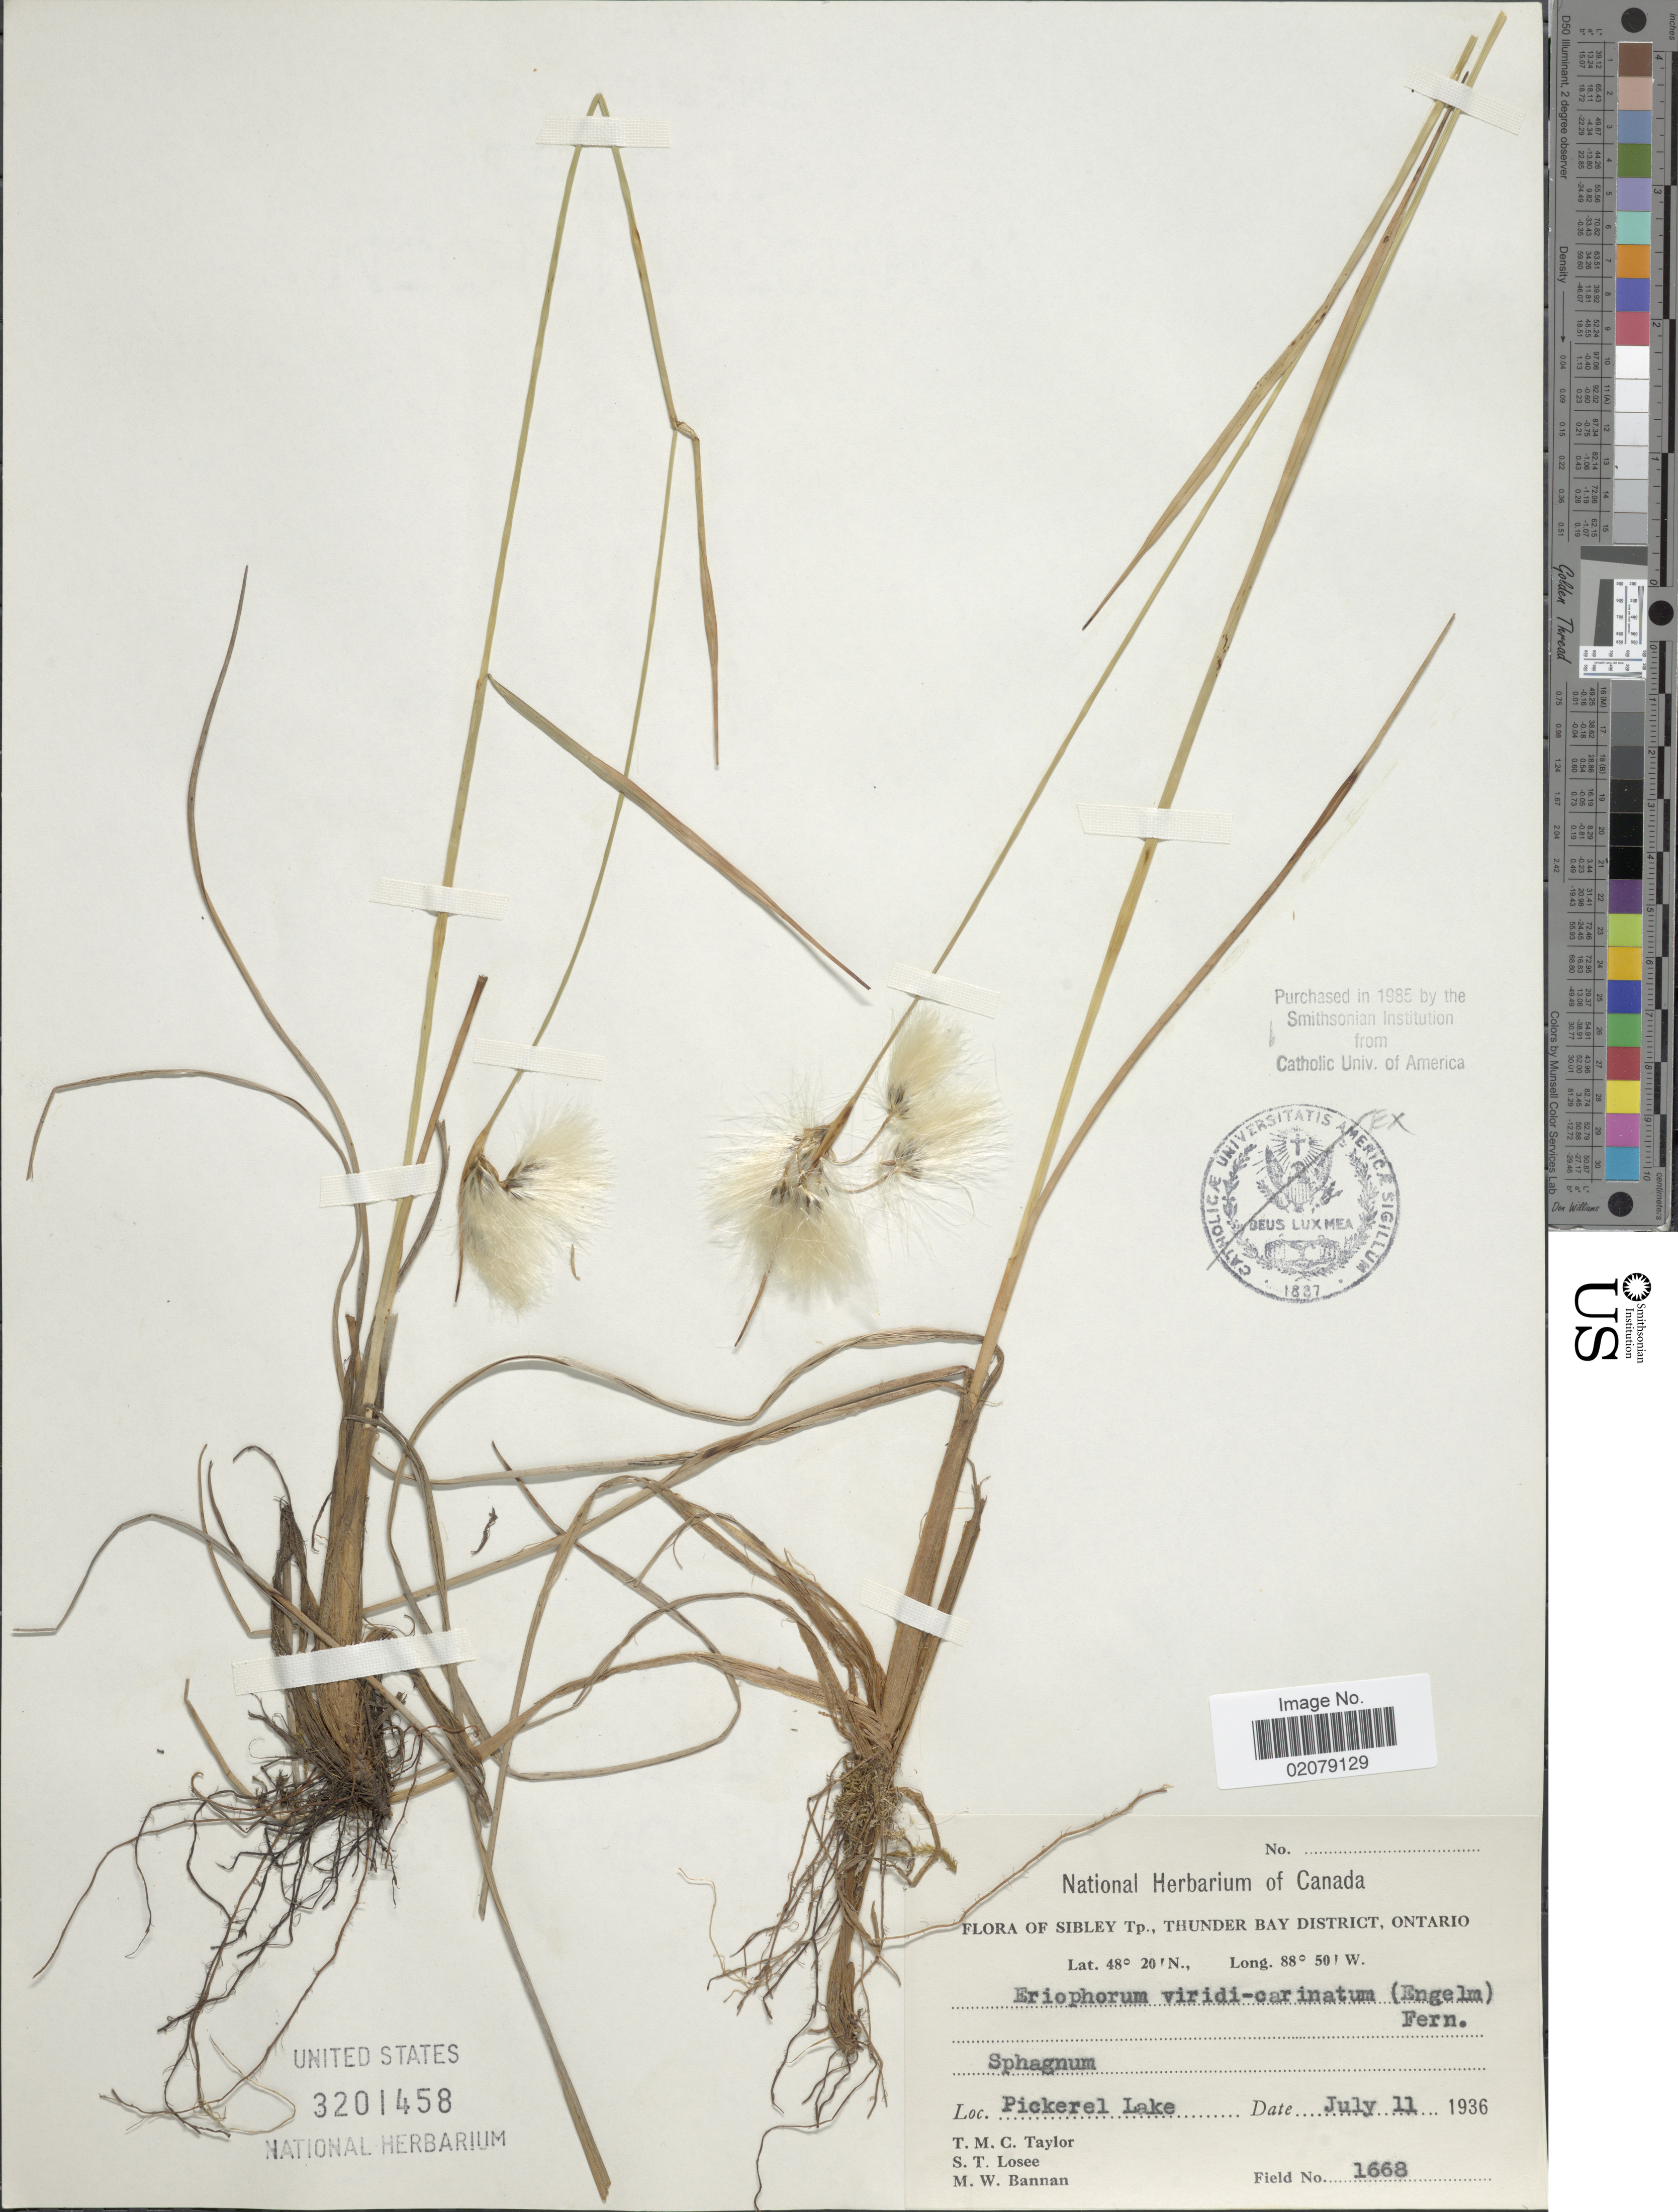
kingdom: Plantae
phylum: Tracheophyta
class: Liliopsida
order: Poales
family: Cyperaceae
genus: Eriophorum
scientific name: Eriophorum viridicarinatum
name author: (Englem.) Fernald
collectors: T. M. C. Taylor, S. Losee & M. Bannan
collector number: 1668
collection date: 1936-07-11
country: Canada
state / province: Ontario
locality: Sibley Tp., Thunder Bay District, Ontario, Pickerel Lake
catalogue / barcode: US 3201458